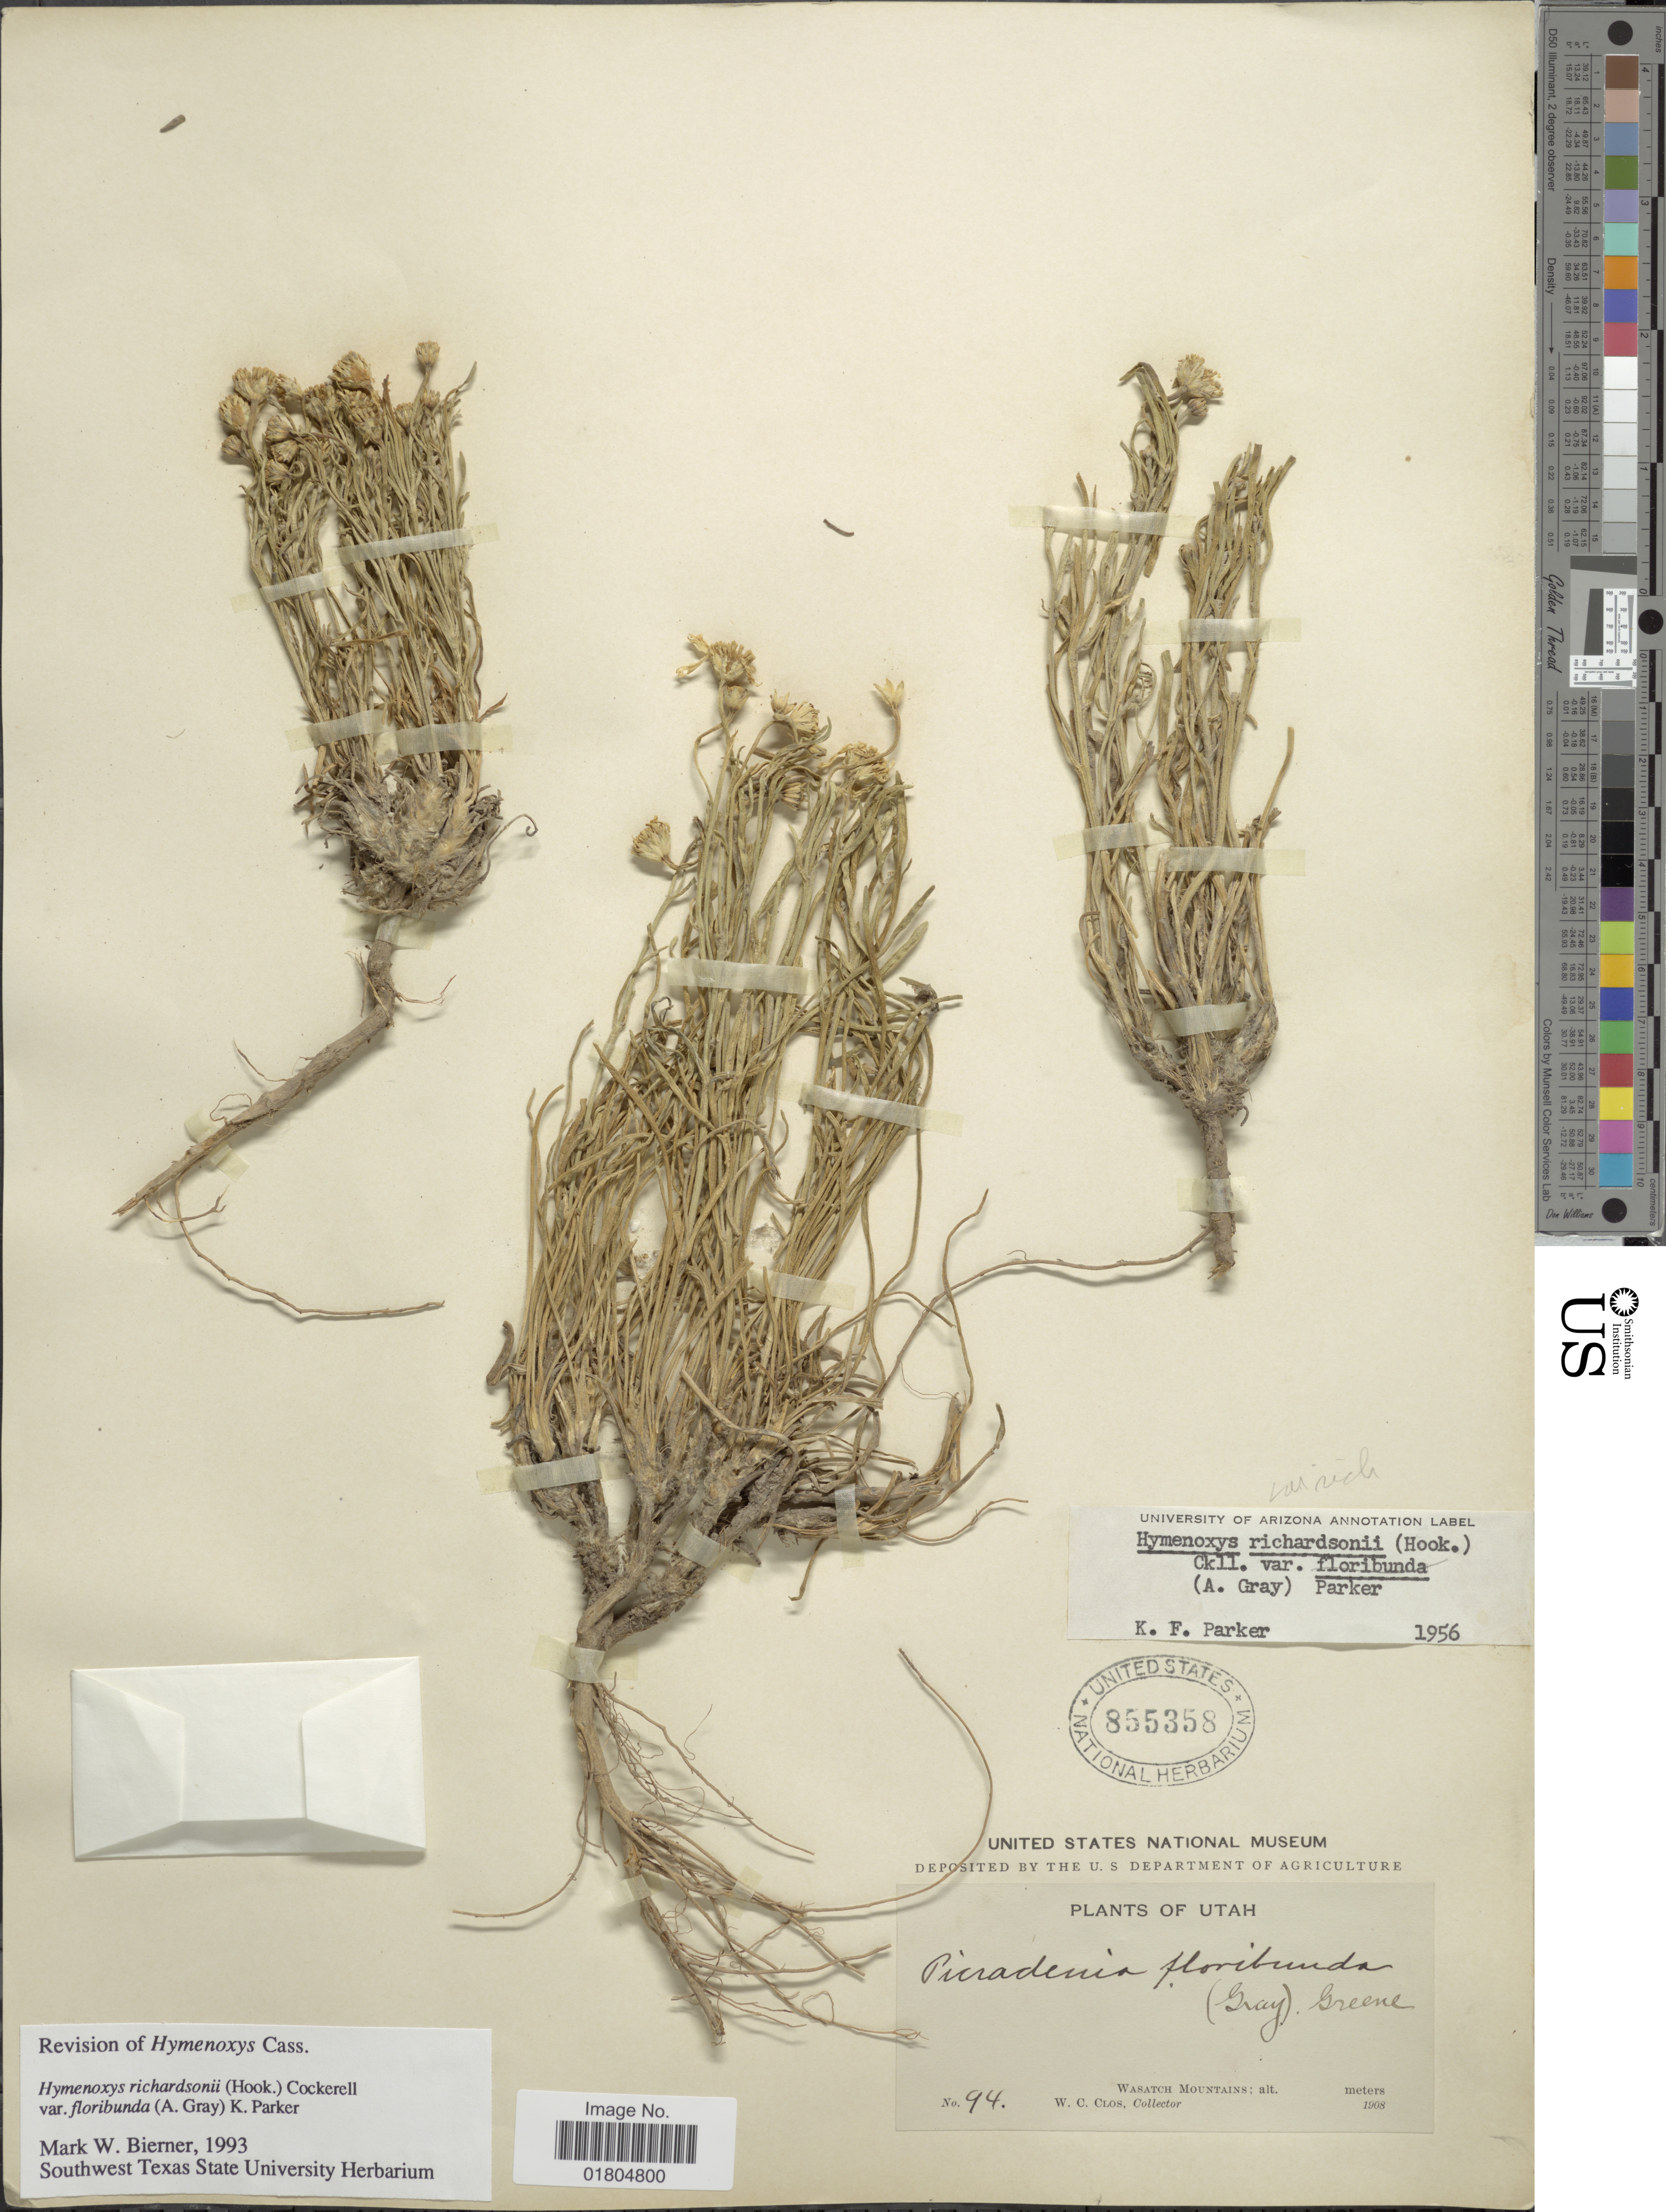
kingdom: Plantae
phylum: Tracheophyta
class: Magnoliopsida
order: Asterales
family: Asteraceae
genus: Hymenoxys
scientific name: Hymenoxys richardsonii var. floribunda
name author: (A. Gray) K.F. Parker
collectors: W. C. Clos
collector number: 94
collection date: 1908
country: United States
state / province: Utah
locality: Wasatch Mountains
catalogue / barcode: US 855358